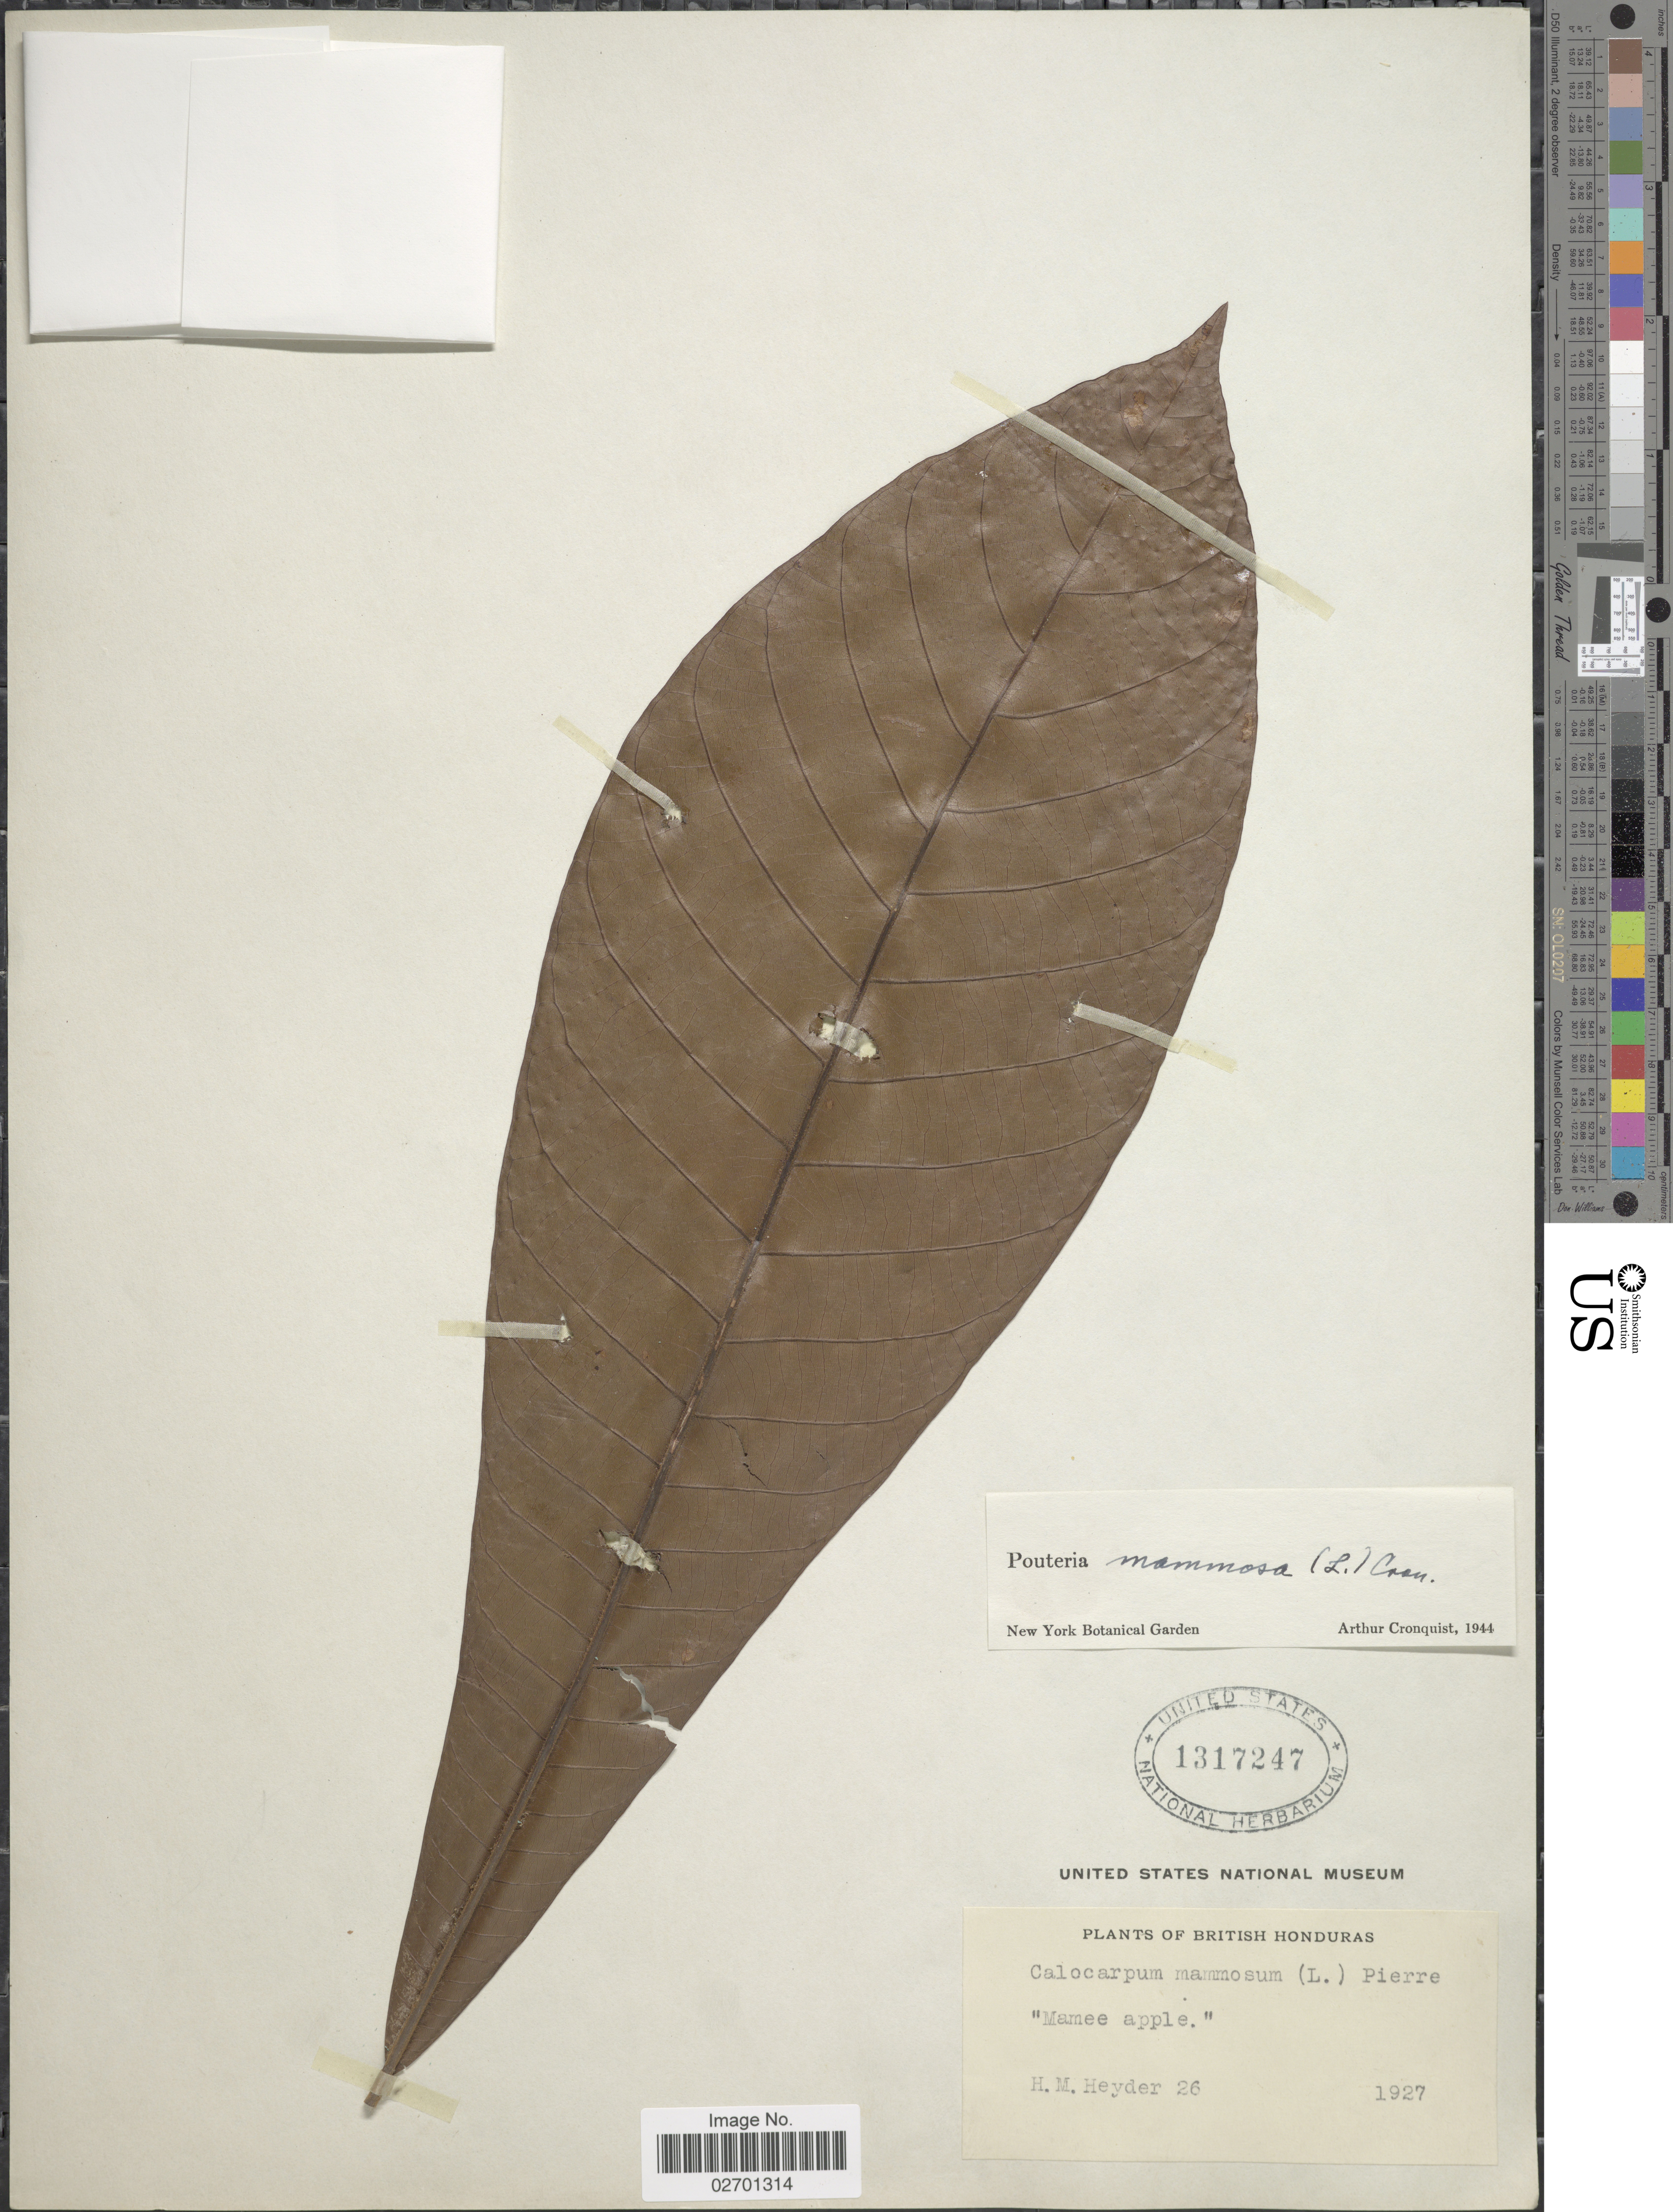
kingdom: Plantae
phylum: Tracheophyta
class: Magnoliopsida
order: Ericales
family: Sapotaceae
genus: Pouteria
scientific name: Pouteria sapota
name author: (Jacq.) H.E. Moore & Stearn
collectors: H. Heyder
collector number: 26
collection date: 1927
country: Belize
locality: British Honduras.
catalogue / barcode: US 1317247